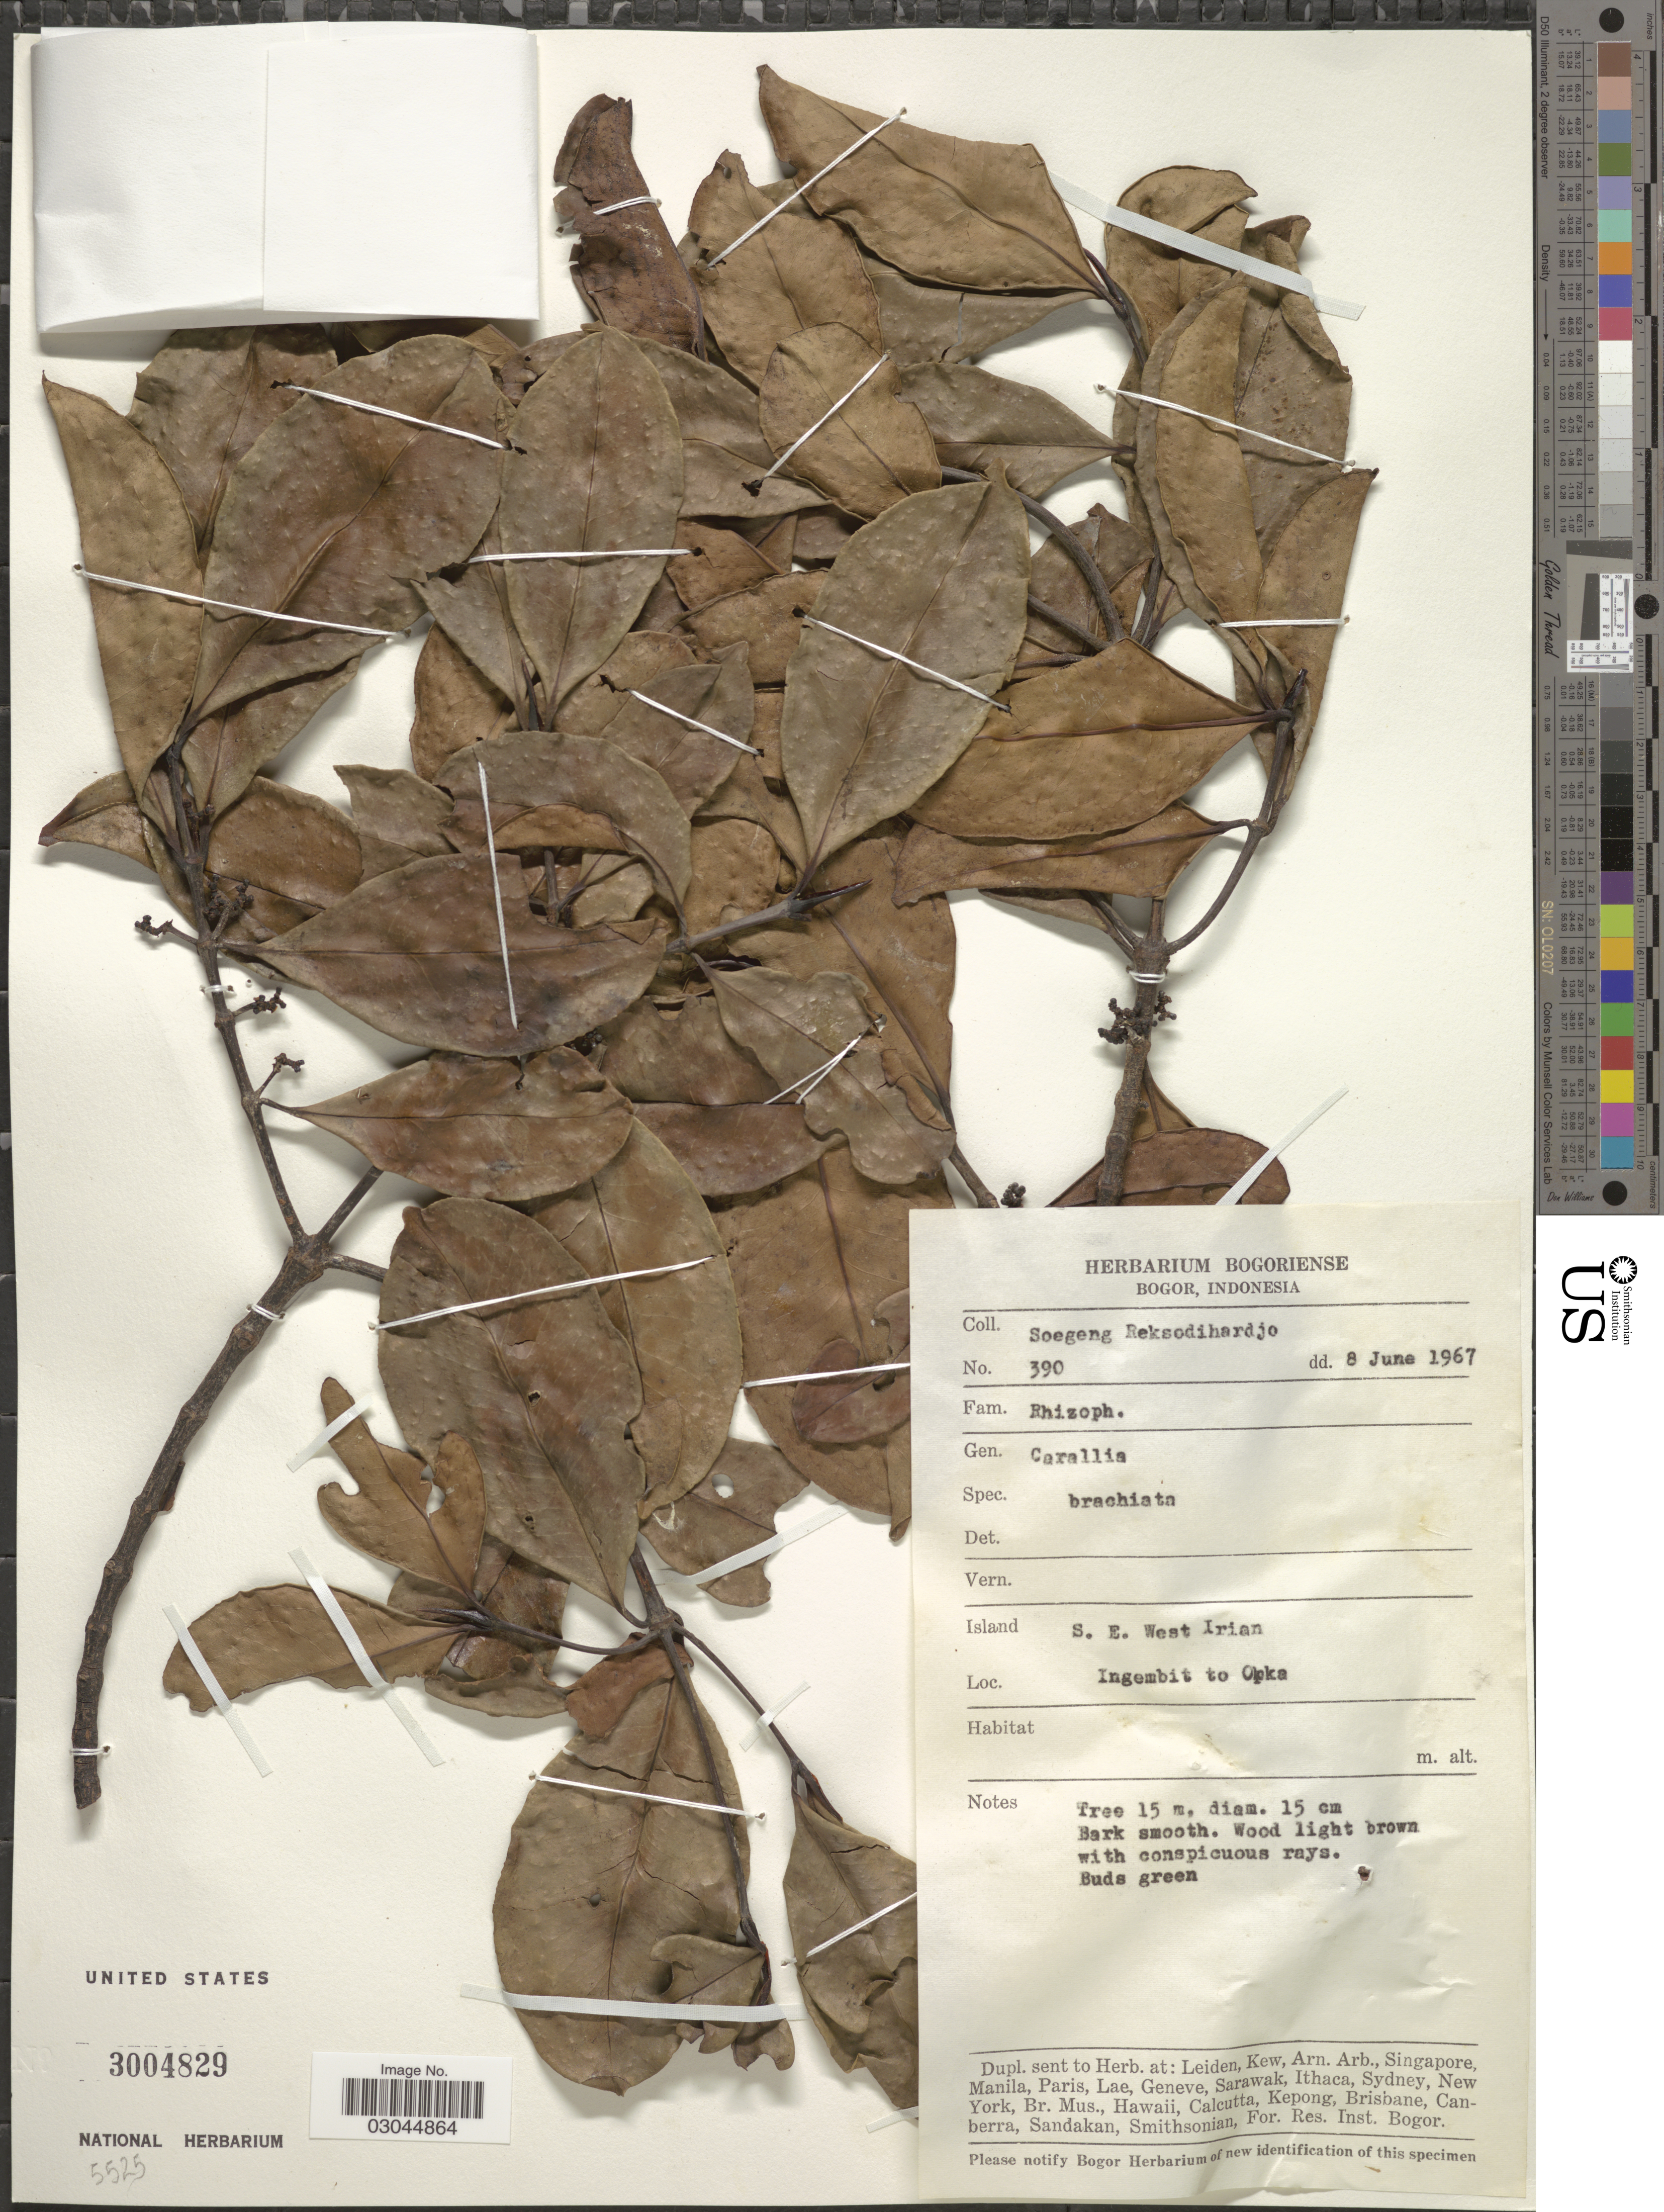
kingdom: Plantae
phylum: Tracheophyta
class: Magnoliopsida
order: Malpighiales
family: Rhizophoraceae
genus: Carallia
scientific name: Carallia brachiata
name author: (Lour.) Merr.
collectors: S. Reksodihardjo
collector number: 390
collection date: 1967-06-08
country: Indonesia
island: New Guinea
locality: Island S. E. West Irian. Ingembit to Opka [interpreted].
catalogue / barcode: US 3004829